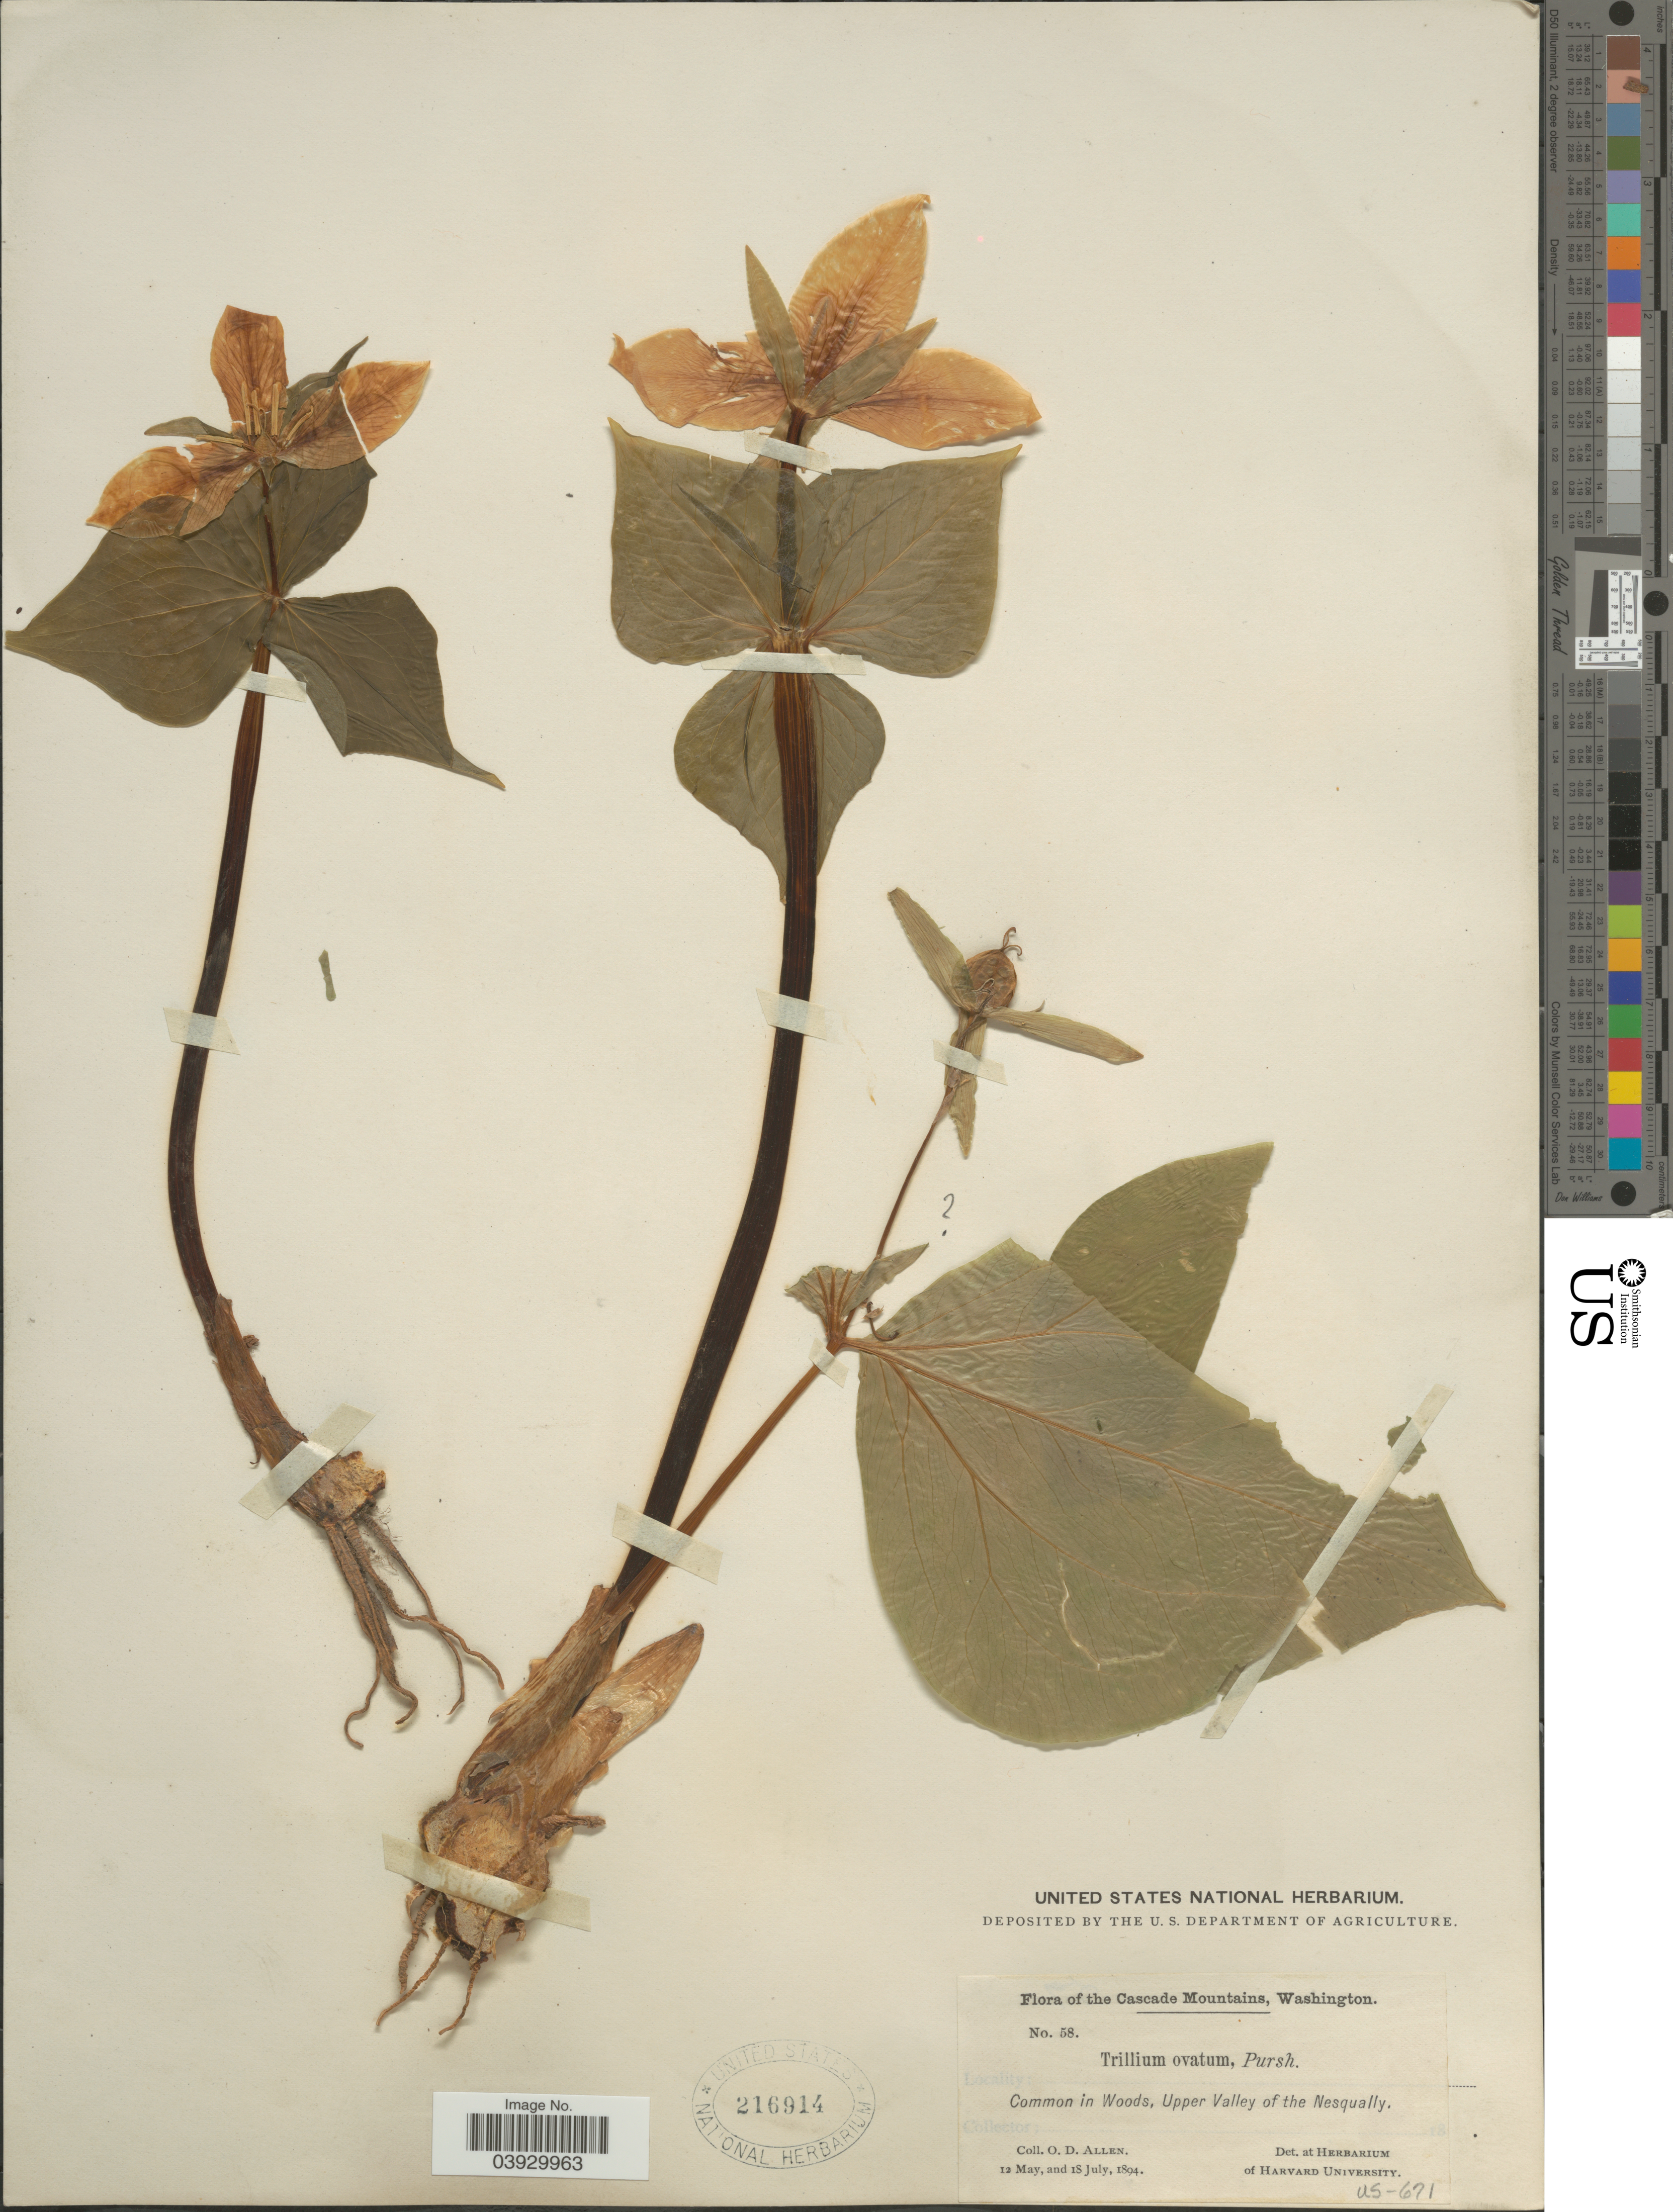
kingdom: Plantae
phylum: Tracheophyta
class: Liliopsida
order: Liliales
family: Melanthiaceae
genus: Trillium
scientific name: Trillium ovatum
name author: Pursh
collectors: O. D. Allen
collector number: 58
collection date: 1894-05-12/1894-07-18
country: United States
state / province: Washington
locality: The Cascade Mountains. Upper Valley of The Nesqually.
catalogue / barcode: US 216914